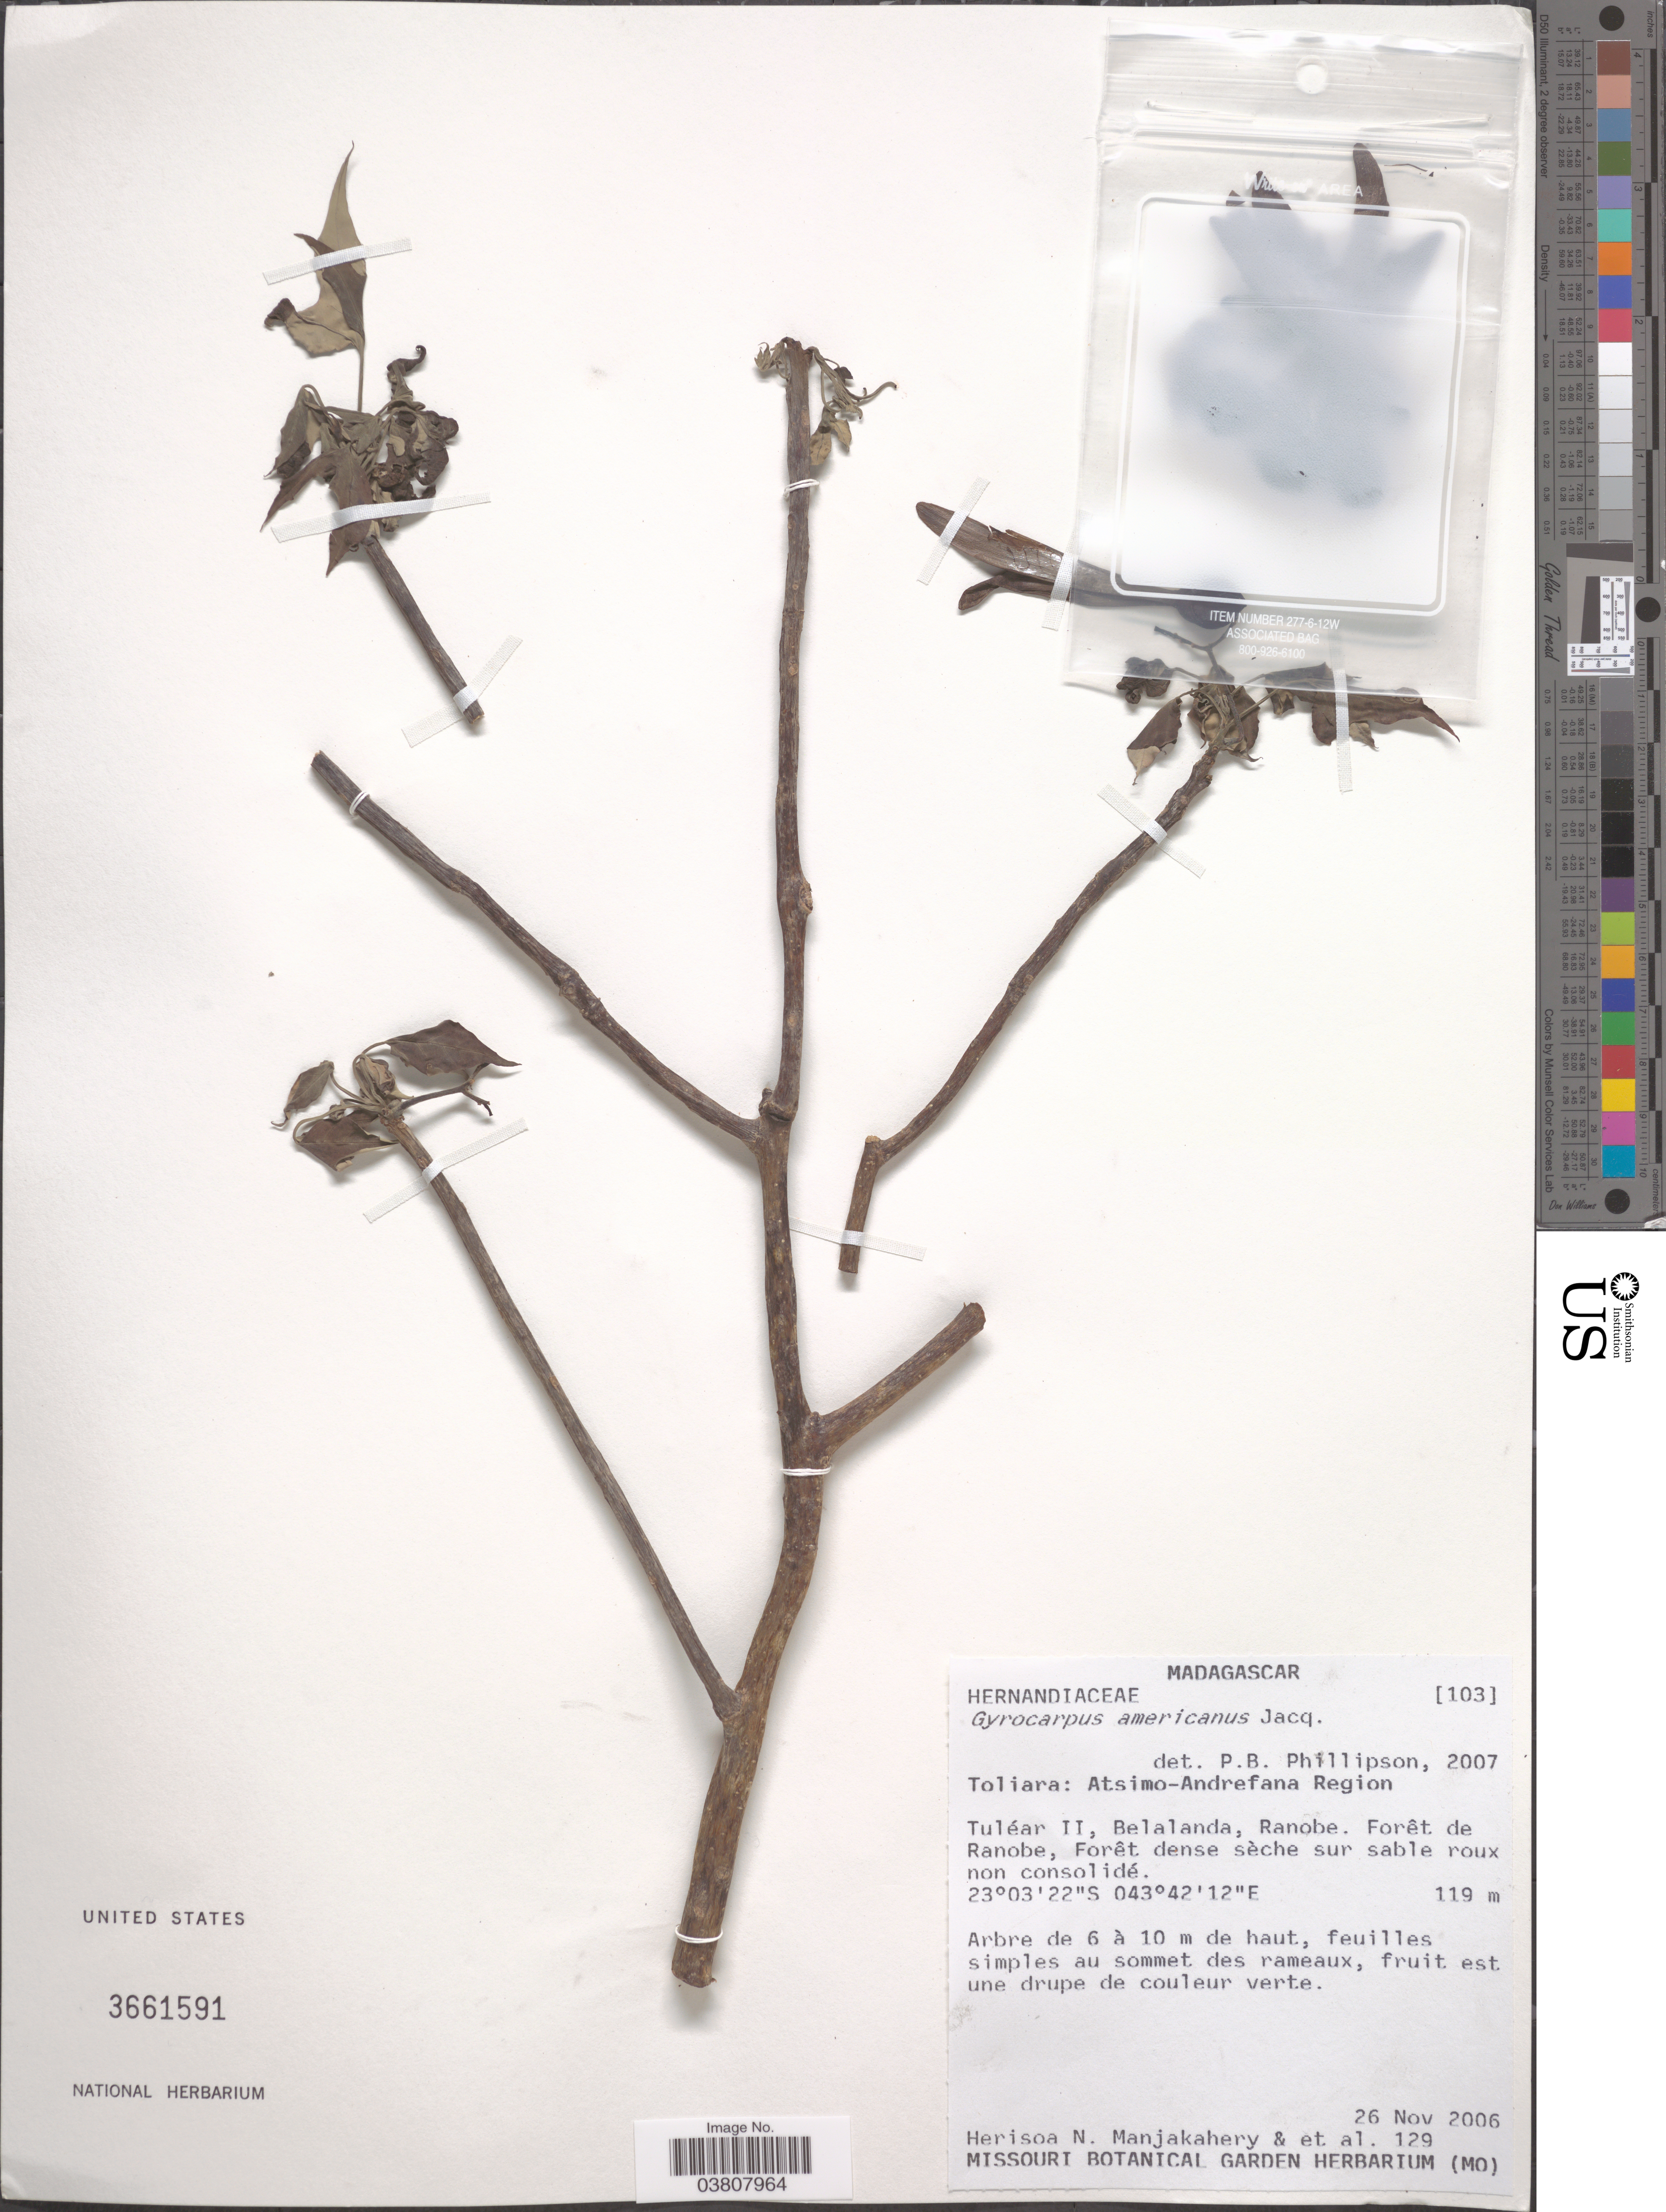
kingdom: Plantae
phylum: Tracheophyta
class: Magnoliopsida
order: Laurales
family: Hernandiaceae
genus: Gyrocarpus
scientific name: Gyrocarpus americanus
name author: Jacq.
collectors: H. N. Manjakahery & et al.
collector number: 129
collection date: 2006-11-26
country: Madagascar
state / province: Atsimo-Andrefana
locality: Atsimo-Andrefana Region. Tuléar II, Belalanda, Ranobe. Forêt de Ranobe, Forêt dense sèche sur sable roux non consolidé.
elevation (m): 119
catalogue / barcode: US 3661591